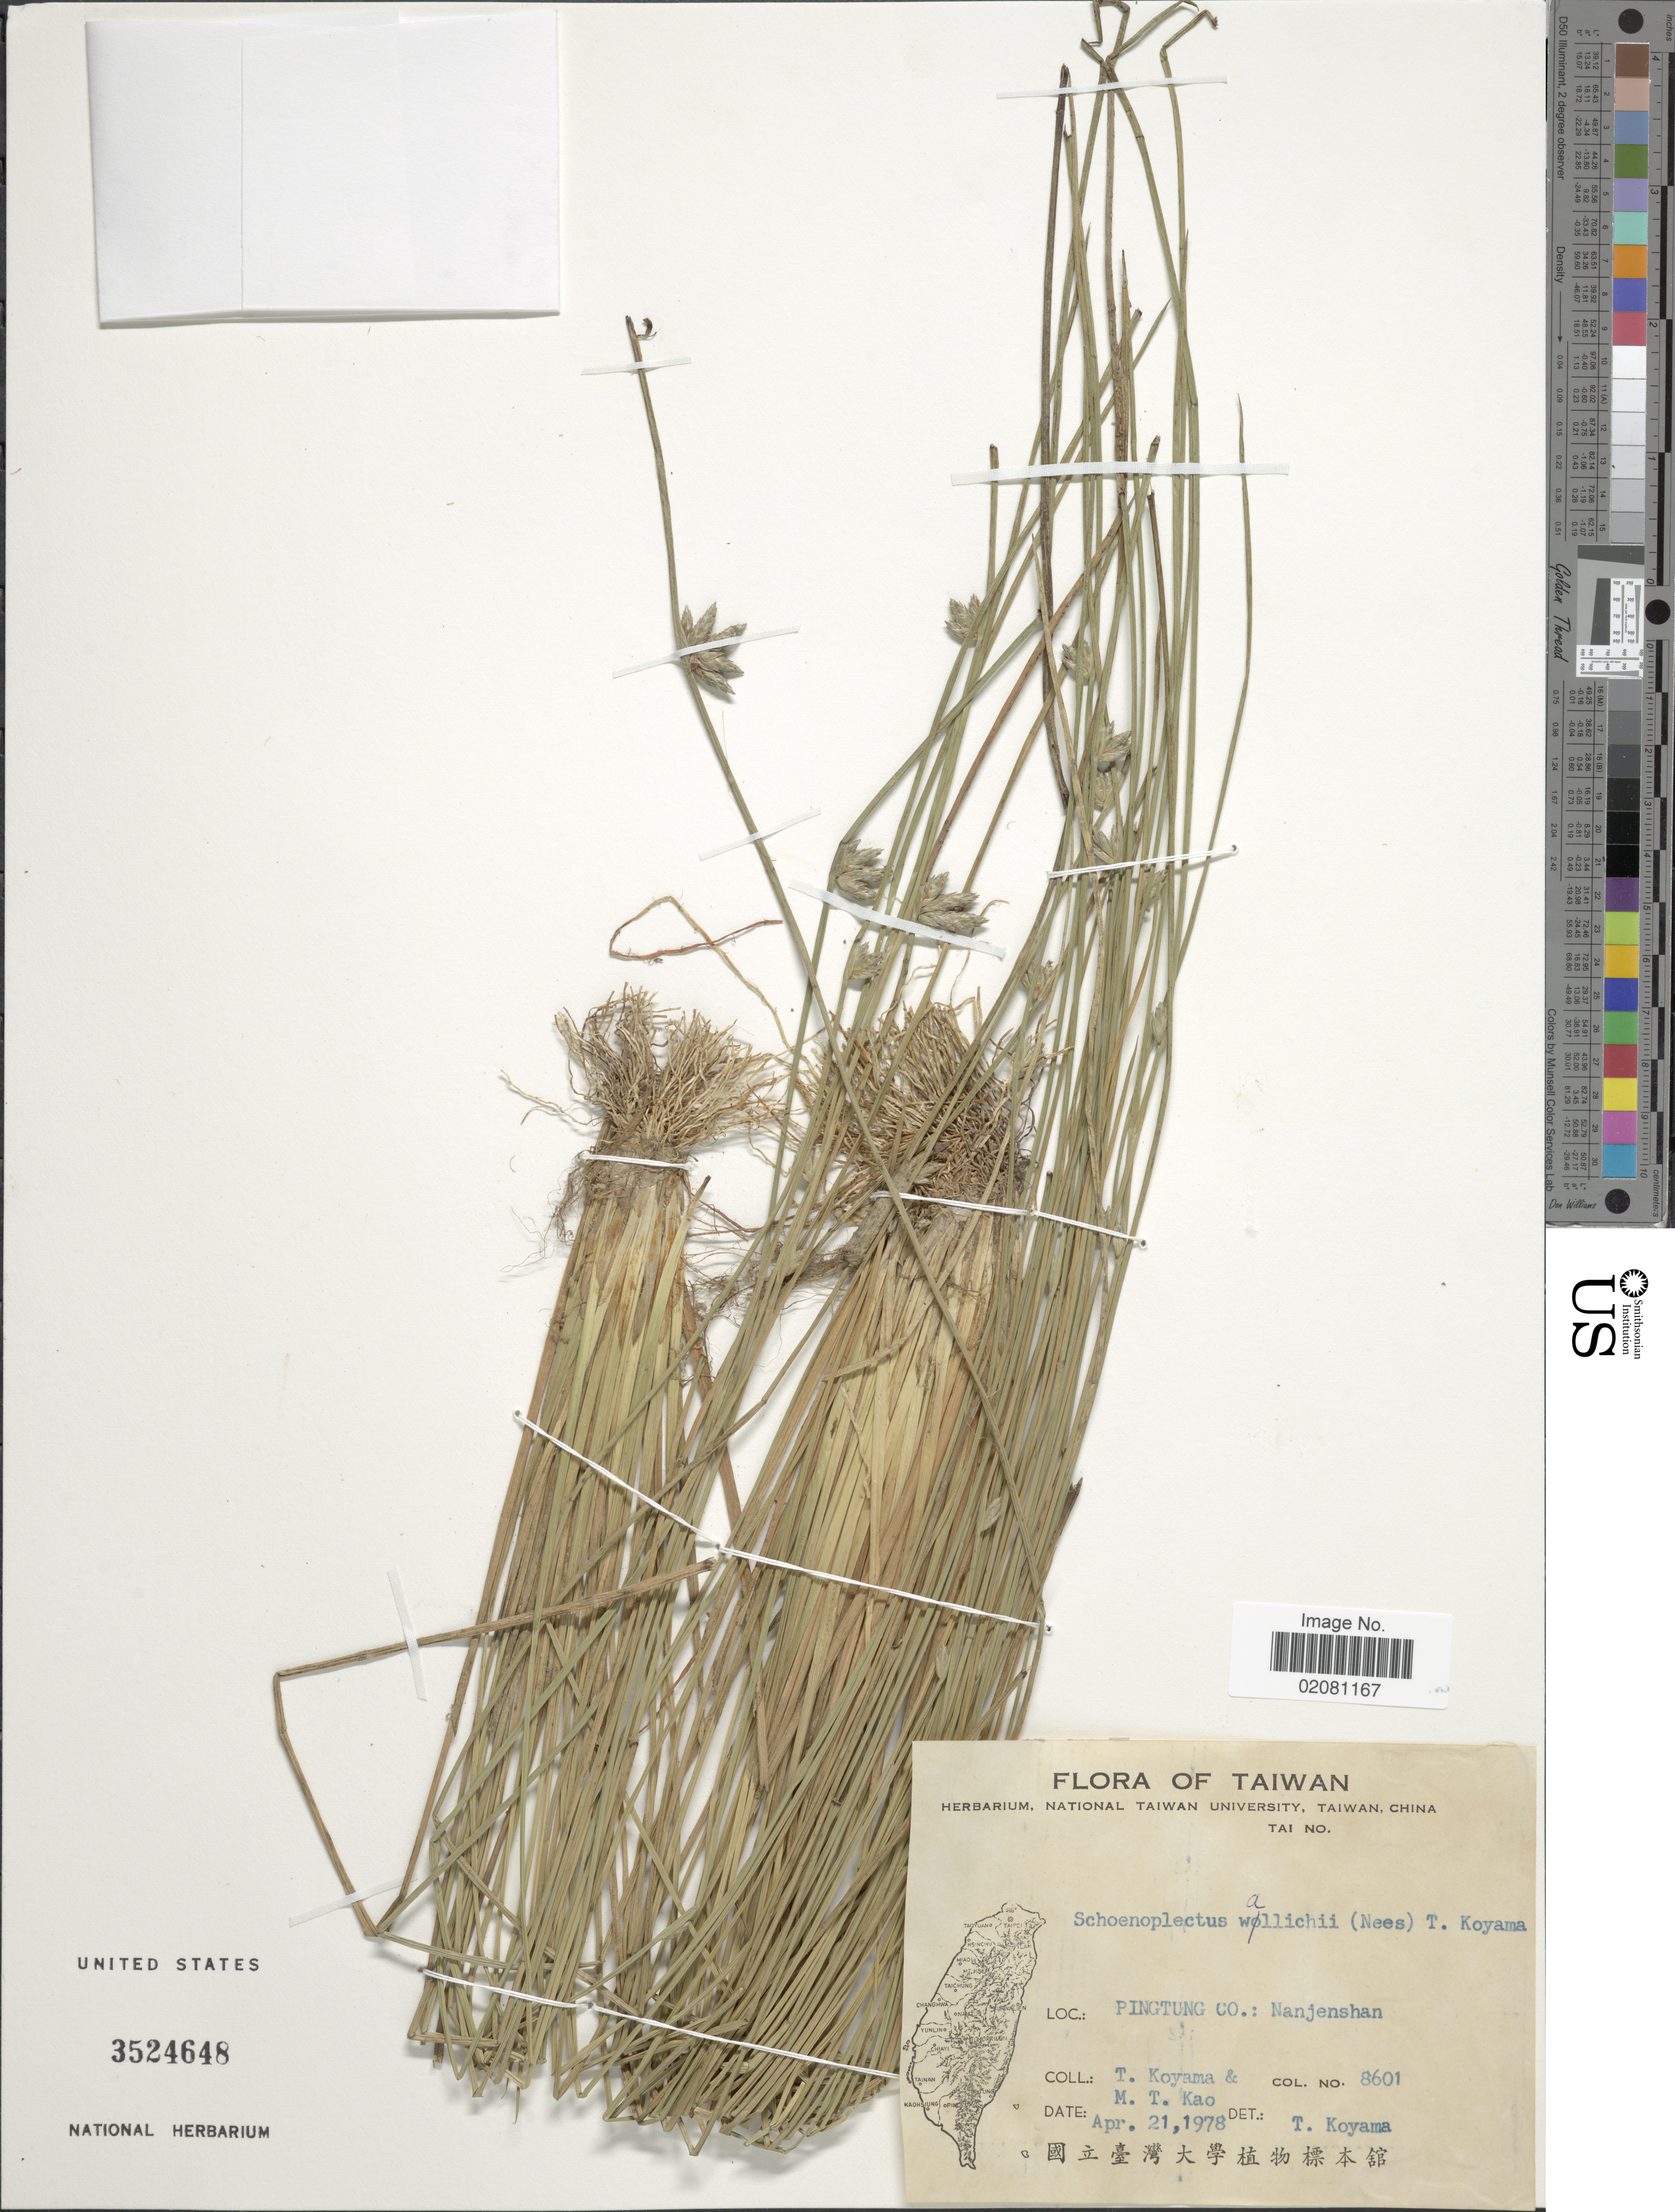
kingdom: Plantae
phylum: Tracheophyta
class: Liliopsida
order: Poales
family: Cyperaceae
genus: Schoenoplectus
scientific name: Schoenoplectus wallichii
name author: (Nees) T. Koyama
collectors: T. Koyama & M. T. Kao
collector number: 8601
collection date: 1978-04-21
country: Taiwan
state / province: Pingtung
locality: Pingtung Co.: Nanjenshan.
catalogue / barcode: US 3524648